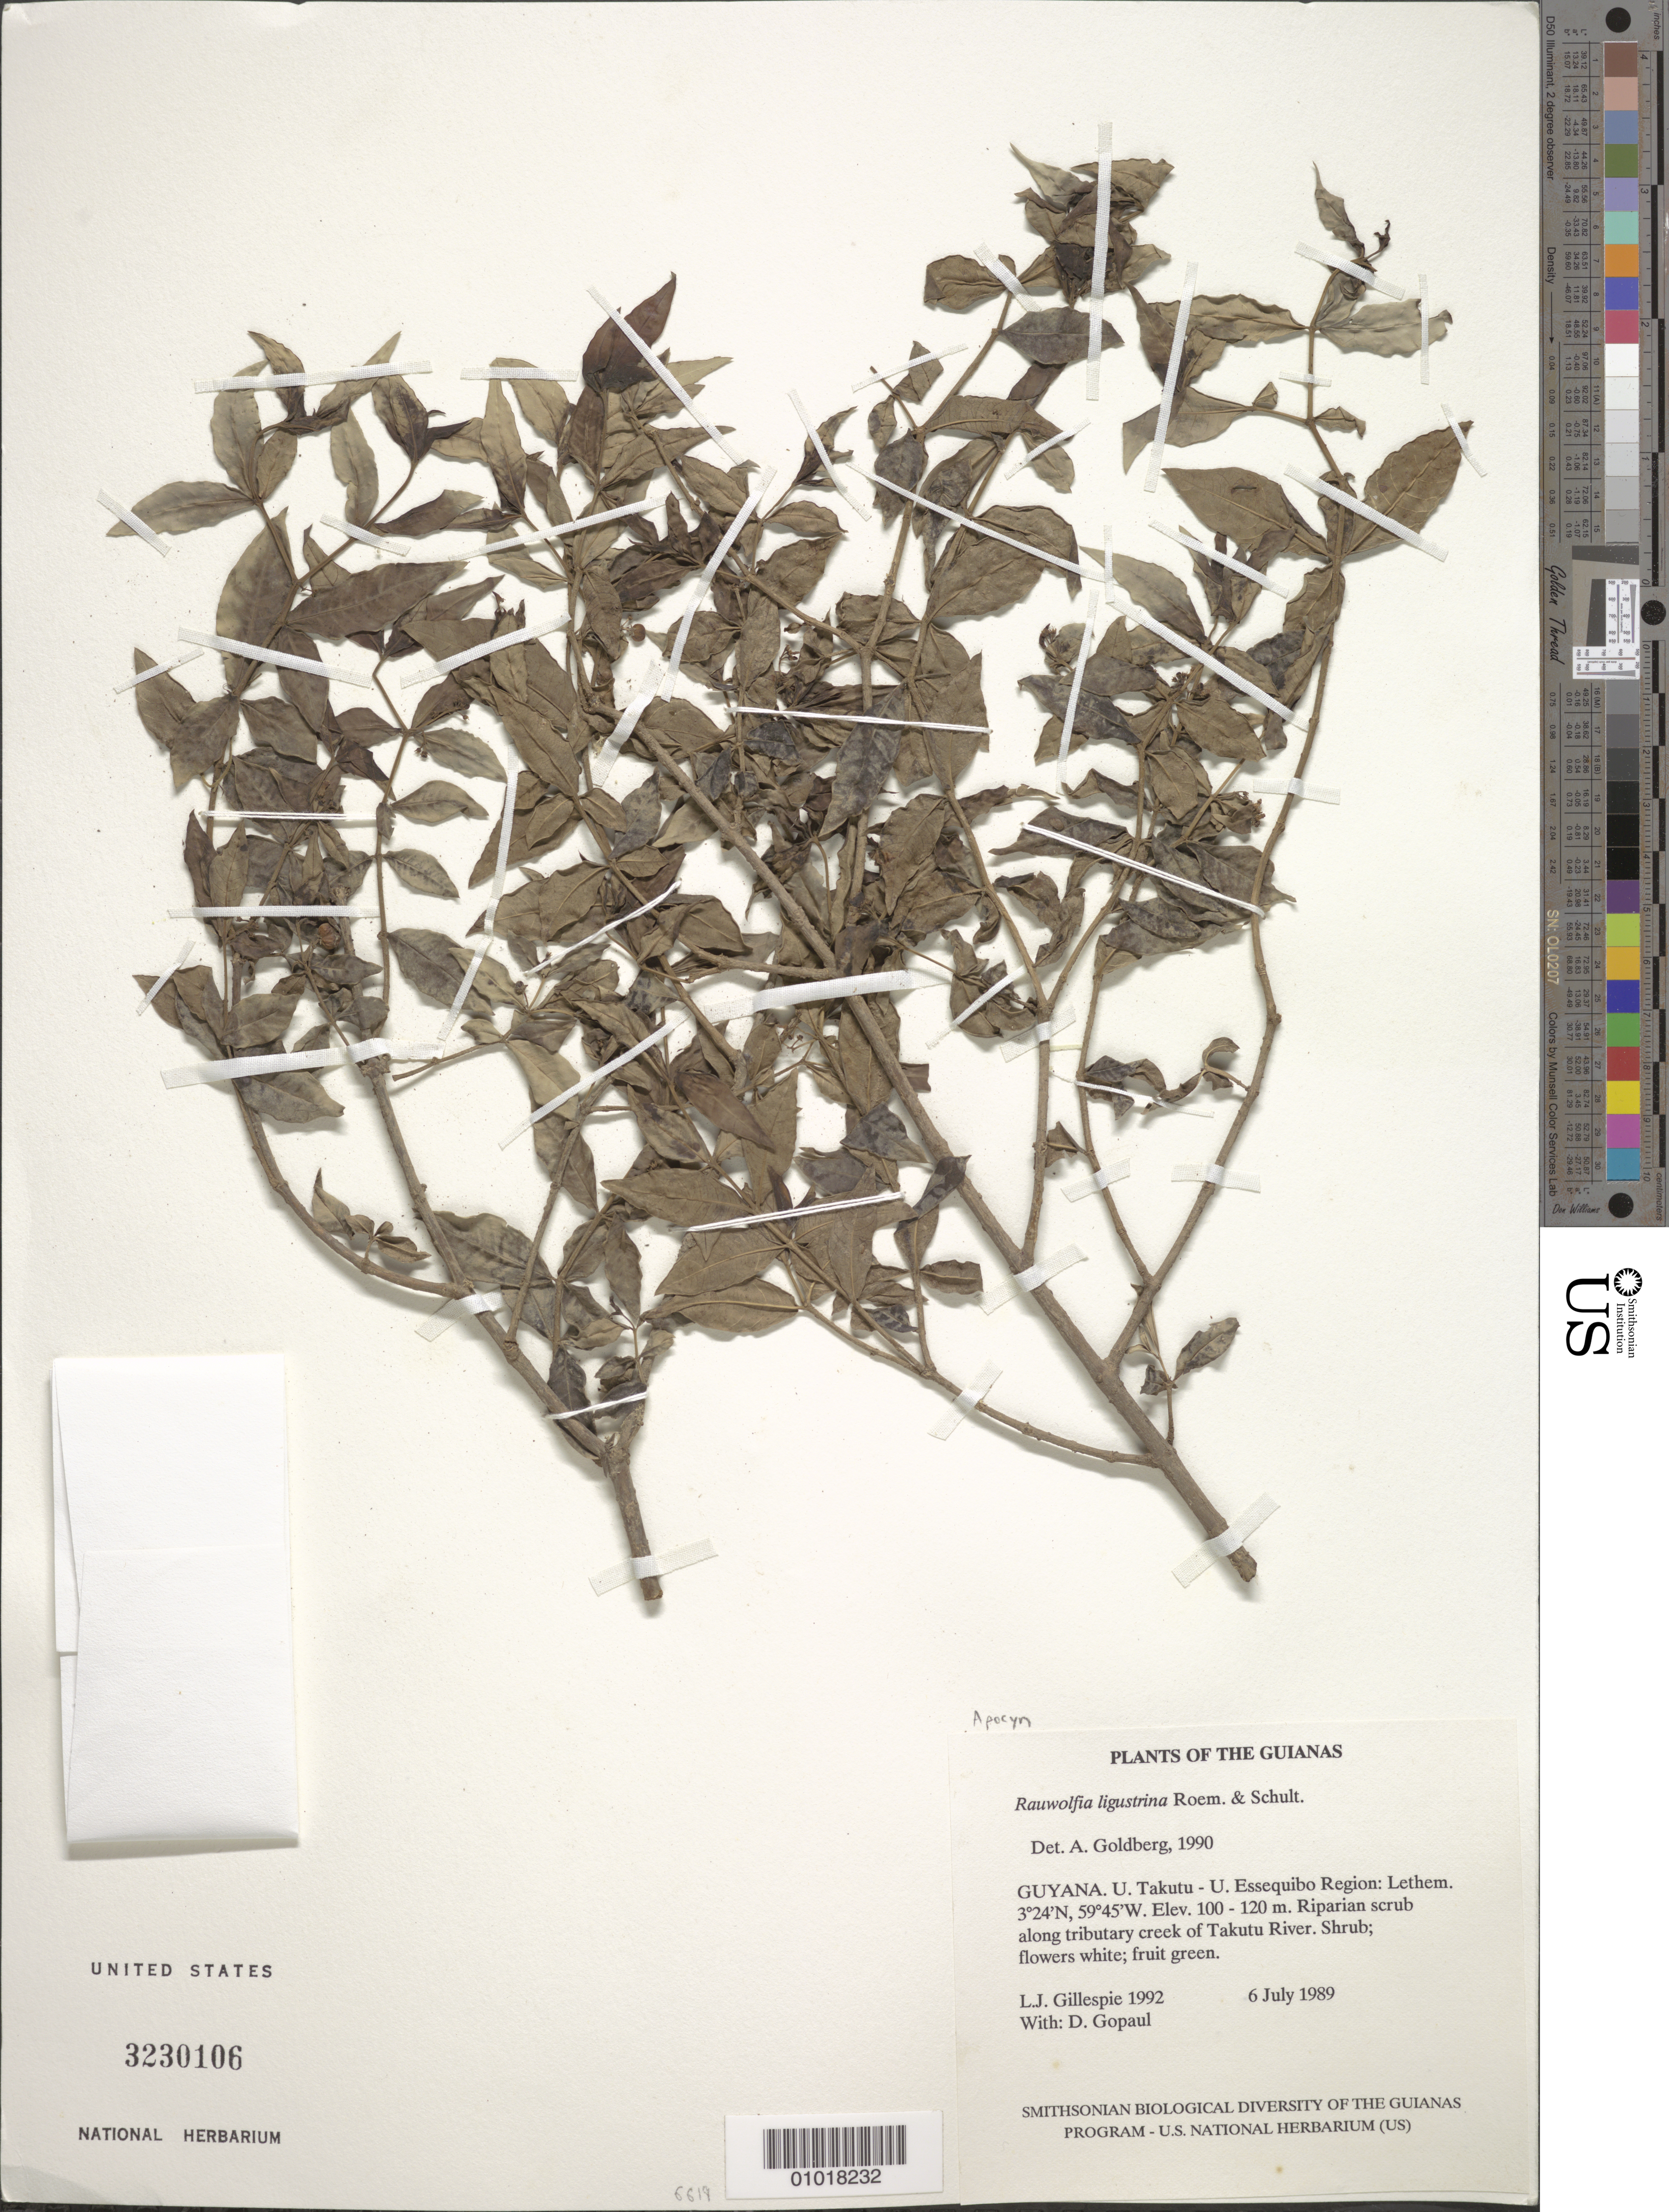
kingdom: Plantae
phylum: Tracheophyta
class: Magnoliopsida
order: Gentianales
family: Apocynaceae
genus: Rauvolfia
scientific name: Rauvolfia ligustrina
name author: Willd. ex Roem. & Schult.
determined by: Goldberg, Aaron, (US), NMNH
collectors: L. J. Gillespie & D. Gopaul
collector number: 1992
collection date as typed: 6 July 1989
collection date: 1989-07-06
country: Guyana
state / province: U. Takutu-U. Essequibo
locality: Lethem. Along tributary creek of Takutu River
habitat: Riparian scrub along creek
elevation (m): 100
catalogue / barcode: US 3230106